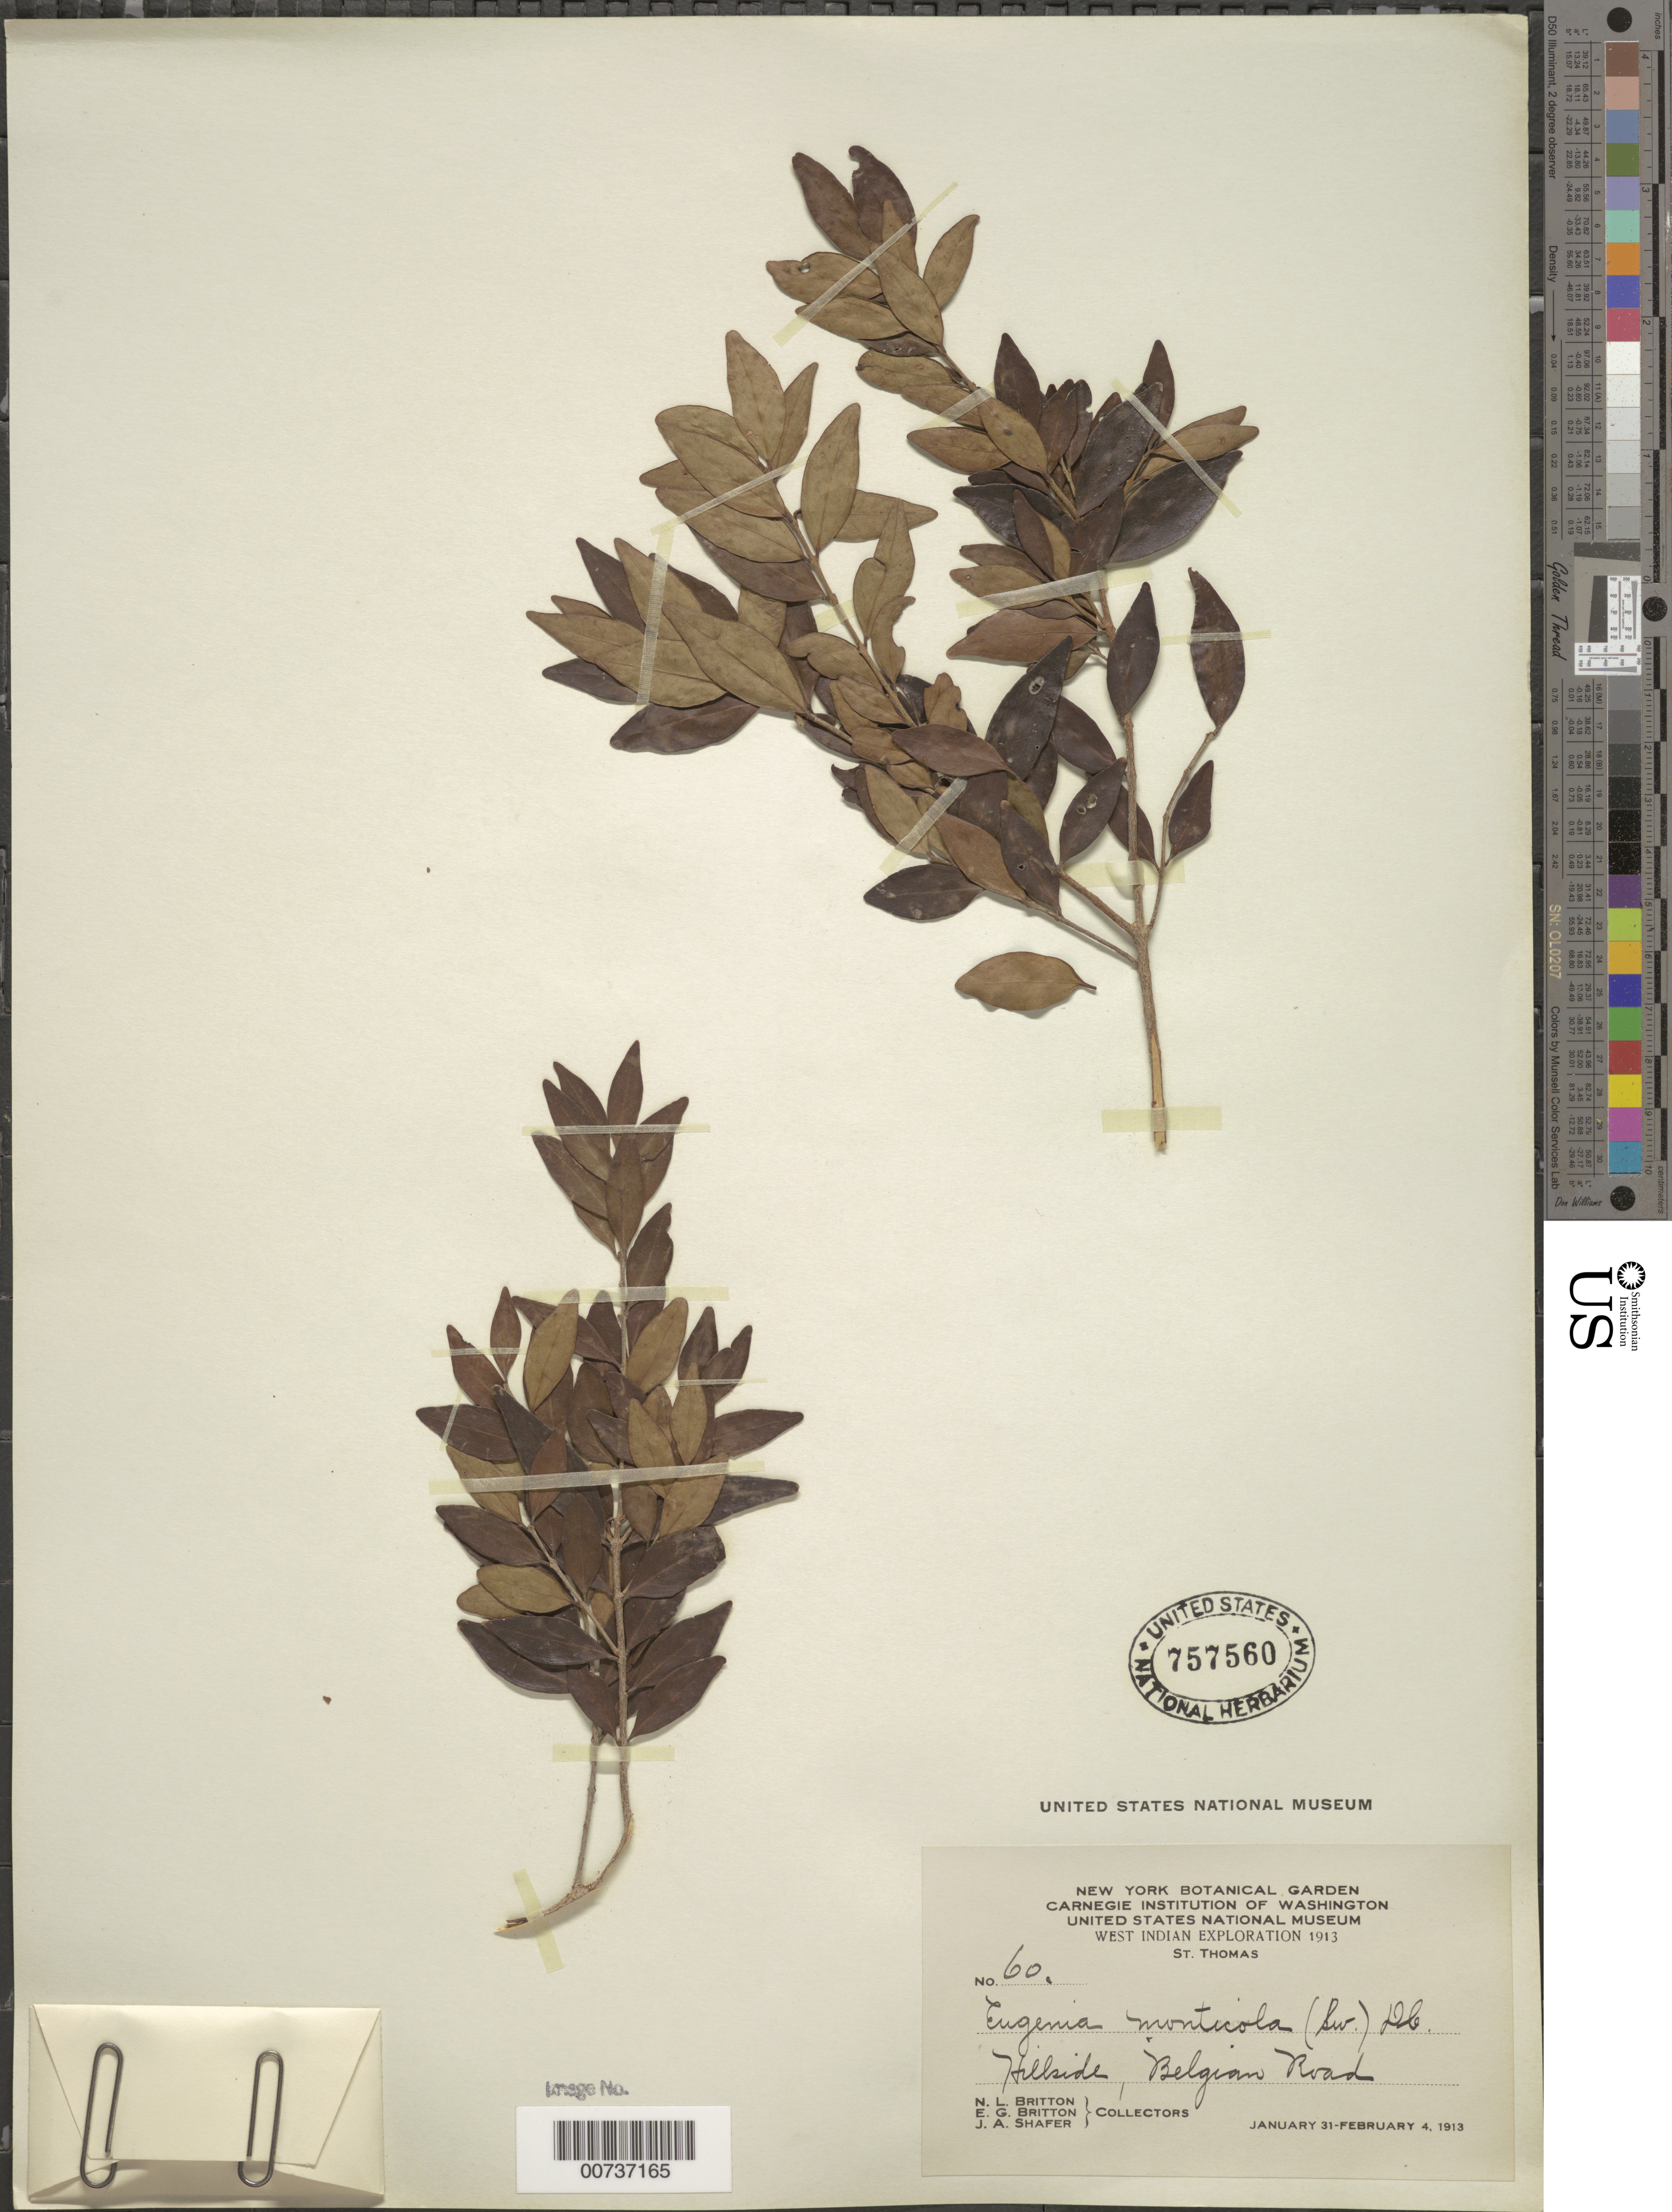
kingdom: Plantae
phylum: Tracheophyta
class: Magnoliopsida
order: Myrtales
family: Myrtaceae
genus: Eugenia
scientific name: Eugenia monticola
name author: (Sw.) DC.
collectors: N. Britton, E. G. Britton & J. A. Shafer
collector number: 60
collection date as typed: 31 Jan 1913 to 04 Feb 1913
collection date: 1913-01-31/1913-02-04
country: U.S. Virgin Islands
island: St. Thomas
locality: Belgian Road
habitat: Hillside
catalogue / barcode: US 757560